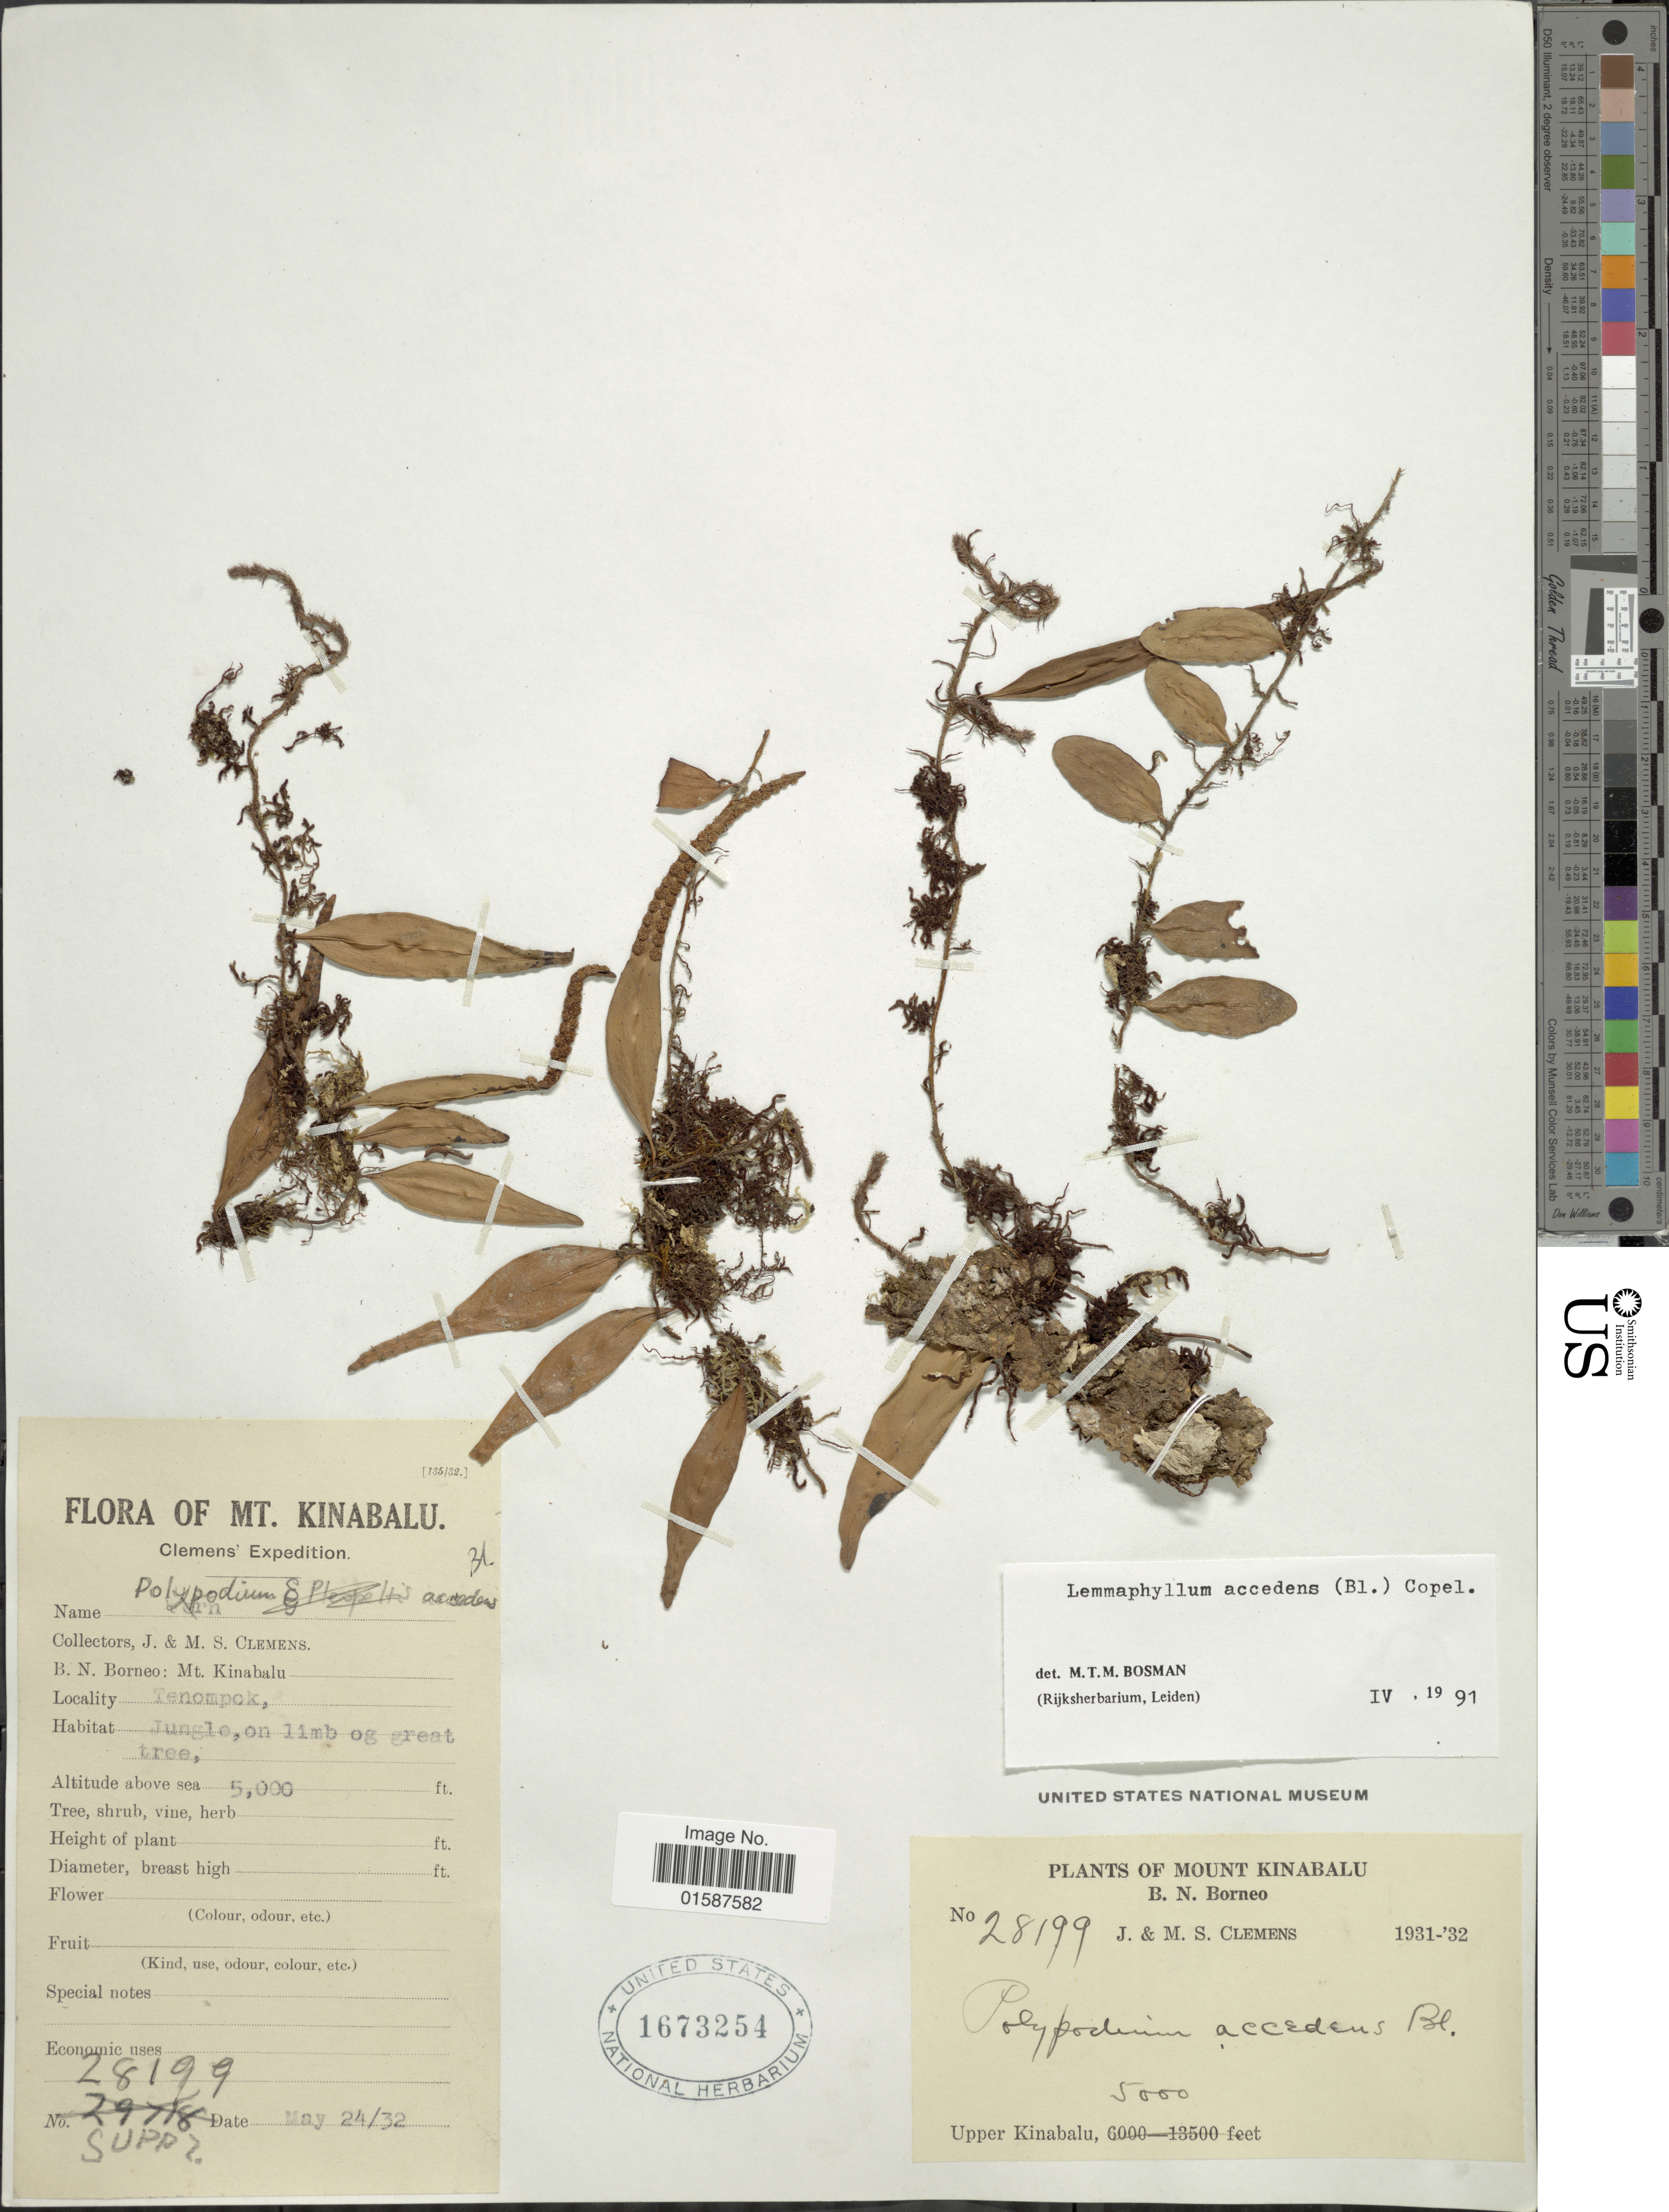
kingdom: Plantae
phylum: Tracheophyta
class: Polypodiopsida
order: Polypodiales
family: Polypodiaceae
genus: Lemmaphyllum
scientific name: Lemmaphyllum accedens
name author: (Blume) Donk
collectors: J. Clemens & M. S. Clemens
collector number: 28199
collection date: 1932-05-24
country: Malaysia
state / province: Sabah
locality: B. N. Borneo: Mt. Kinabalu, Tenompok, Upper Kinabalu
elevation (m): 1524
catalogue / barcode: US 1673254